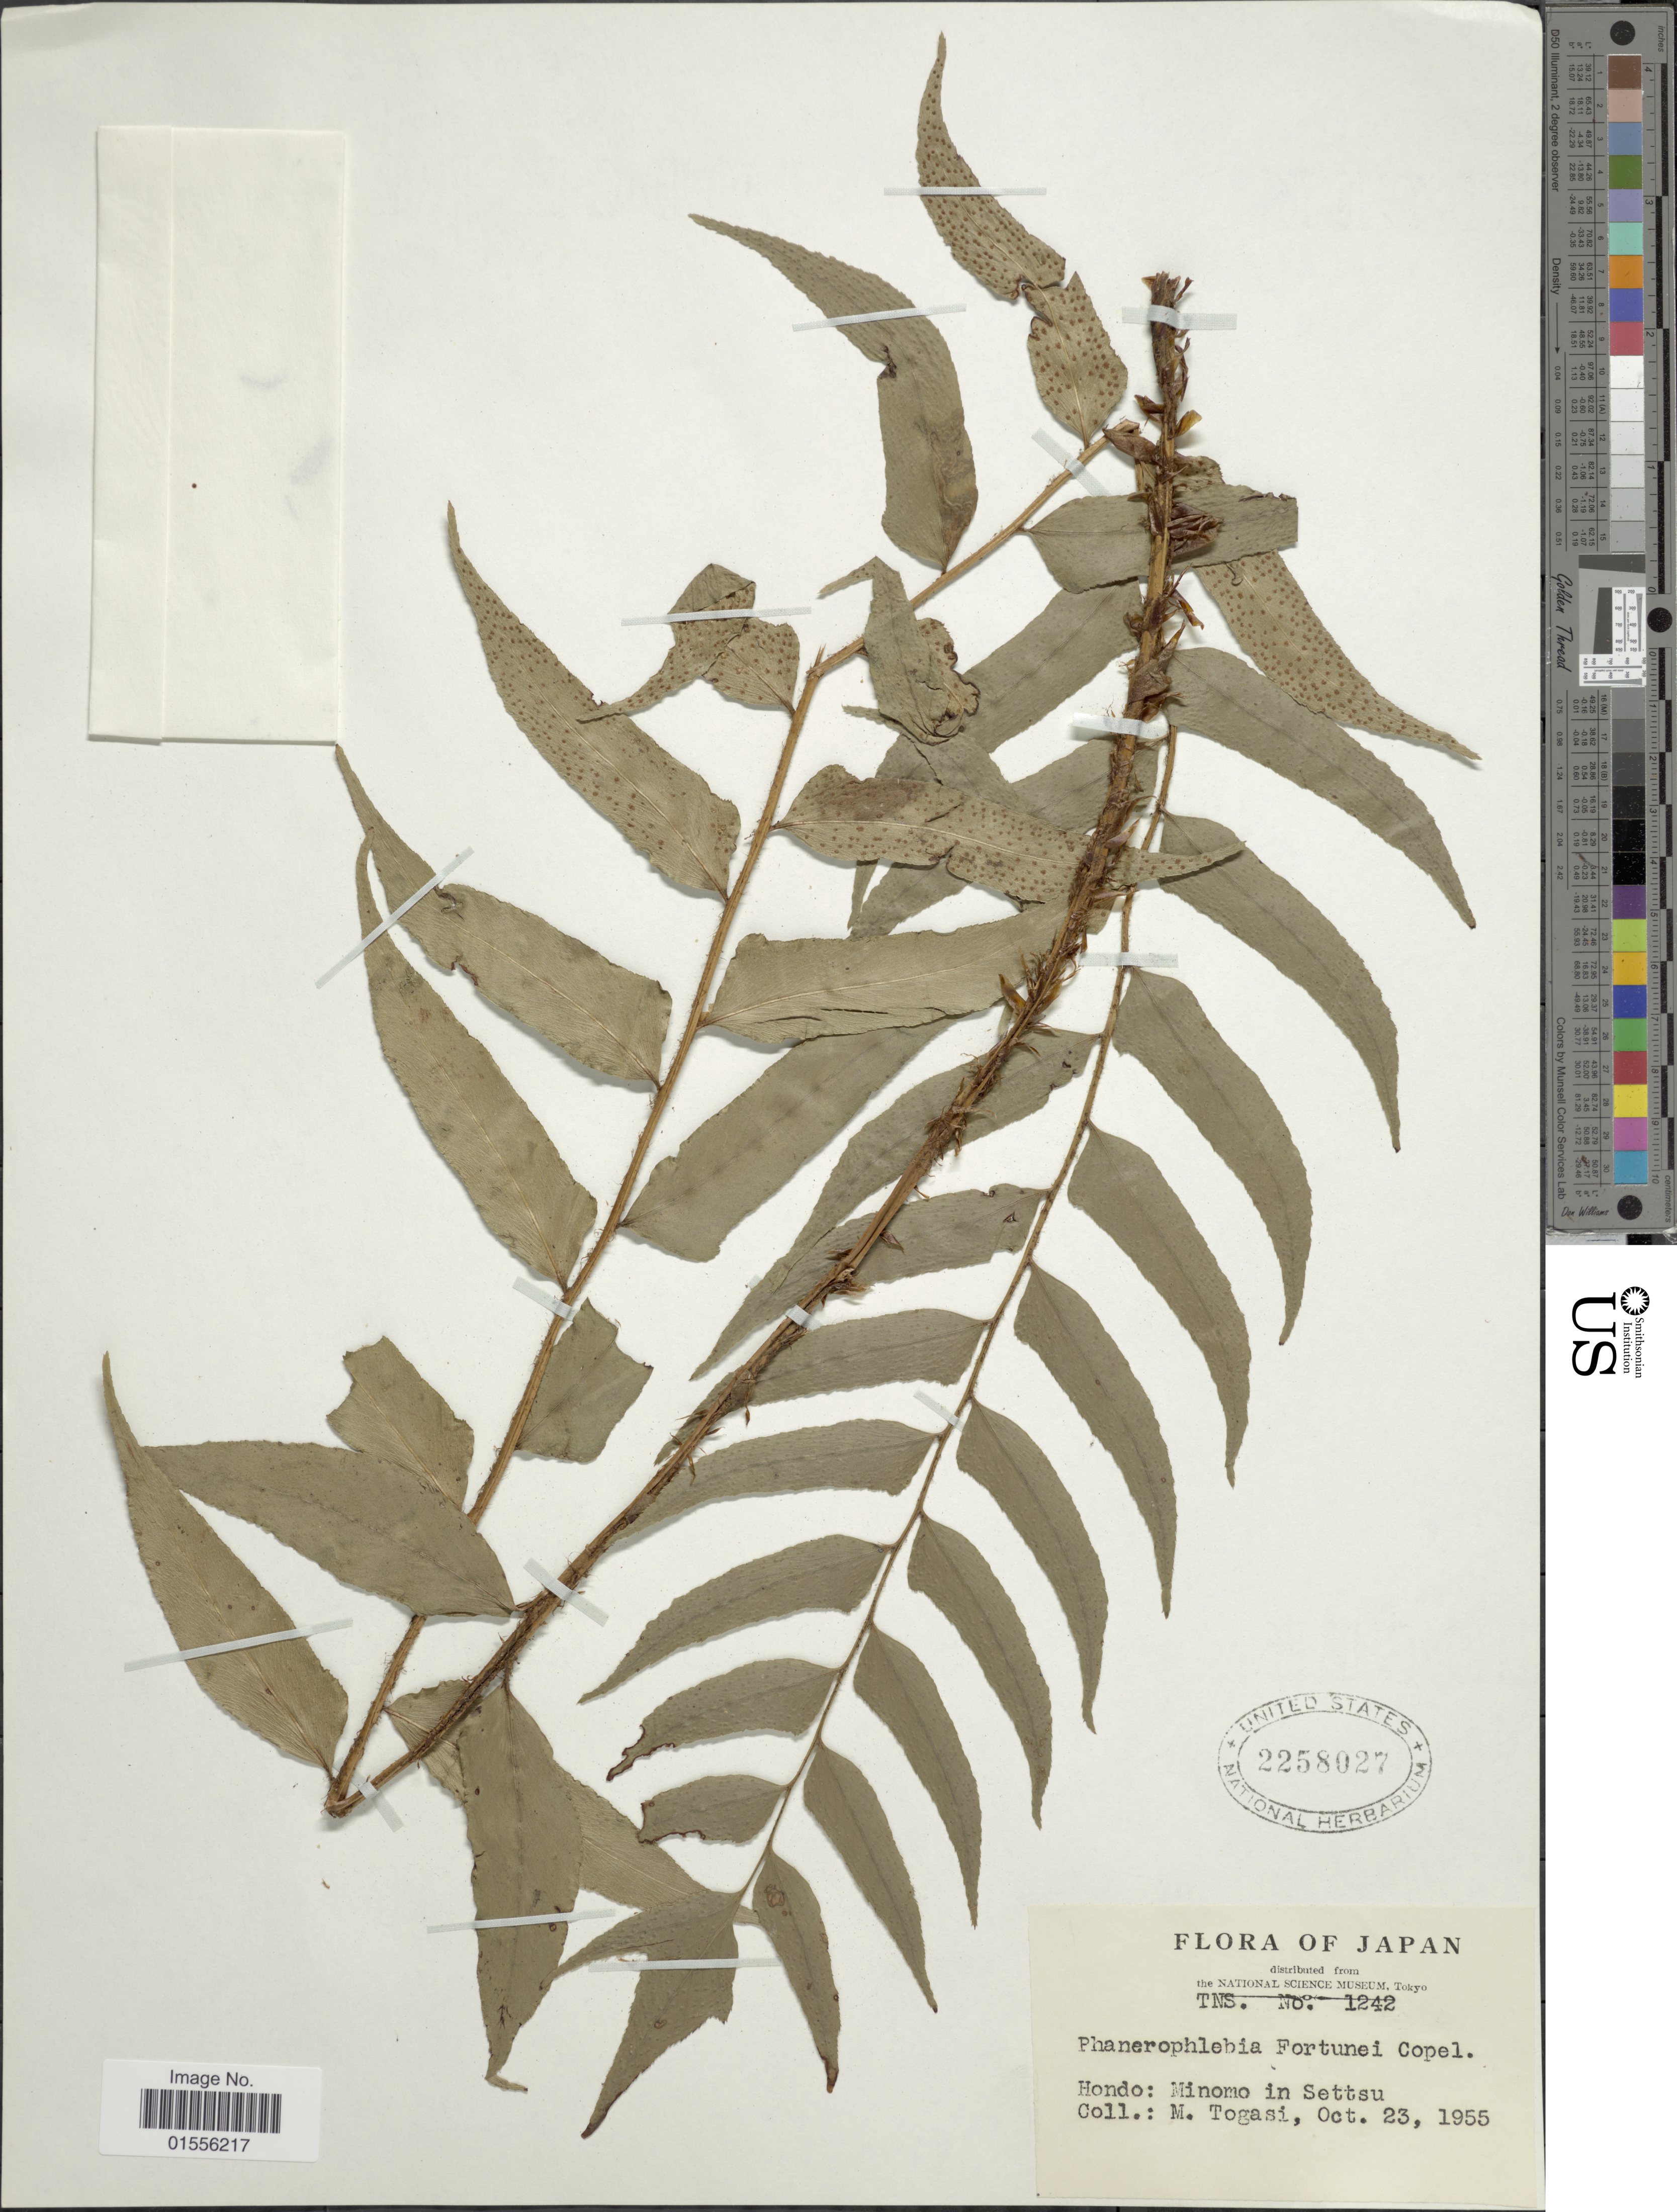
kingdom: Plantae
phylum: Tracheophyta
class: Polypodiopsida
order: Polypodiales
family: Dryopteridaceae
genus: Cyrtomium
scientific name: Cyrtomium fortunei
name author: J. Sm.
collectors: M. Togasi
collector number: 1242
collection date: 1955-10-23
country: Japan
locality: Hondo: Minoma in Settsu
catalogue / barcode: US 2258027